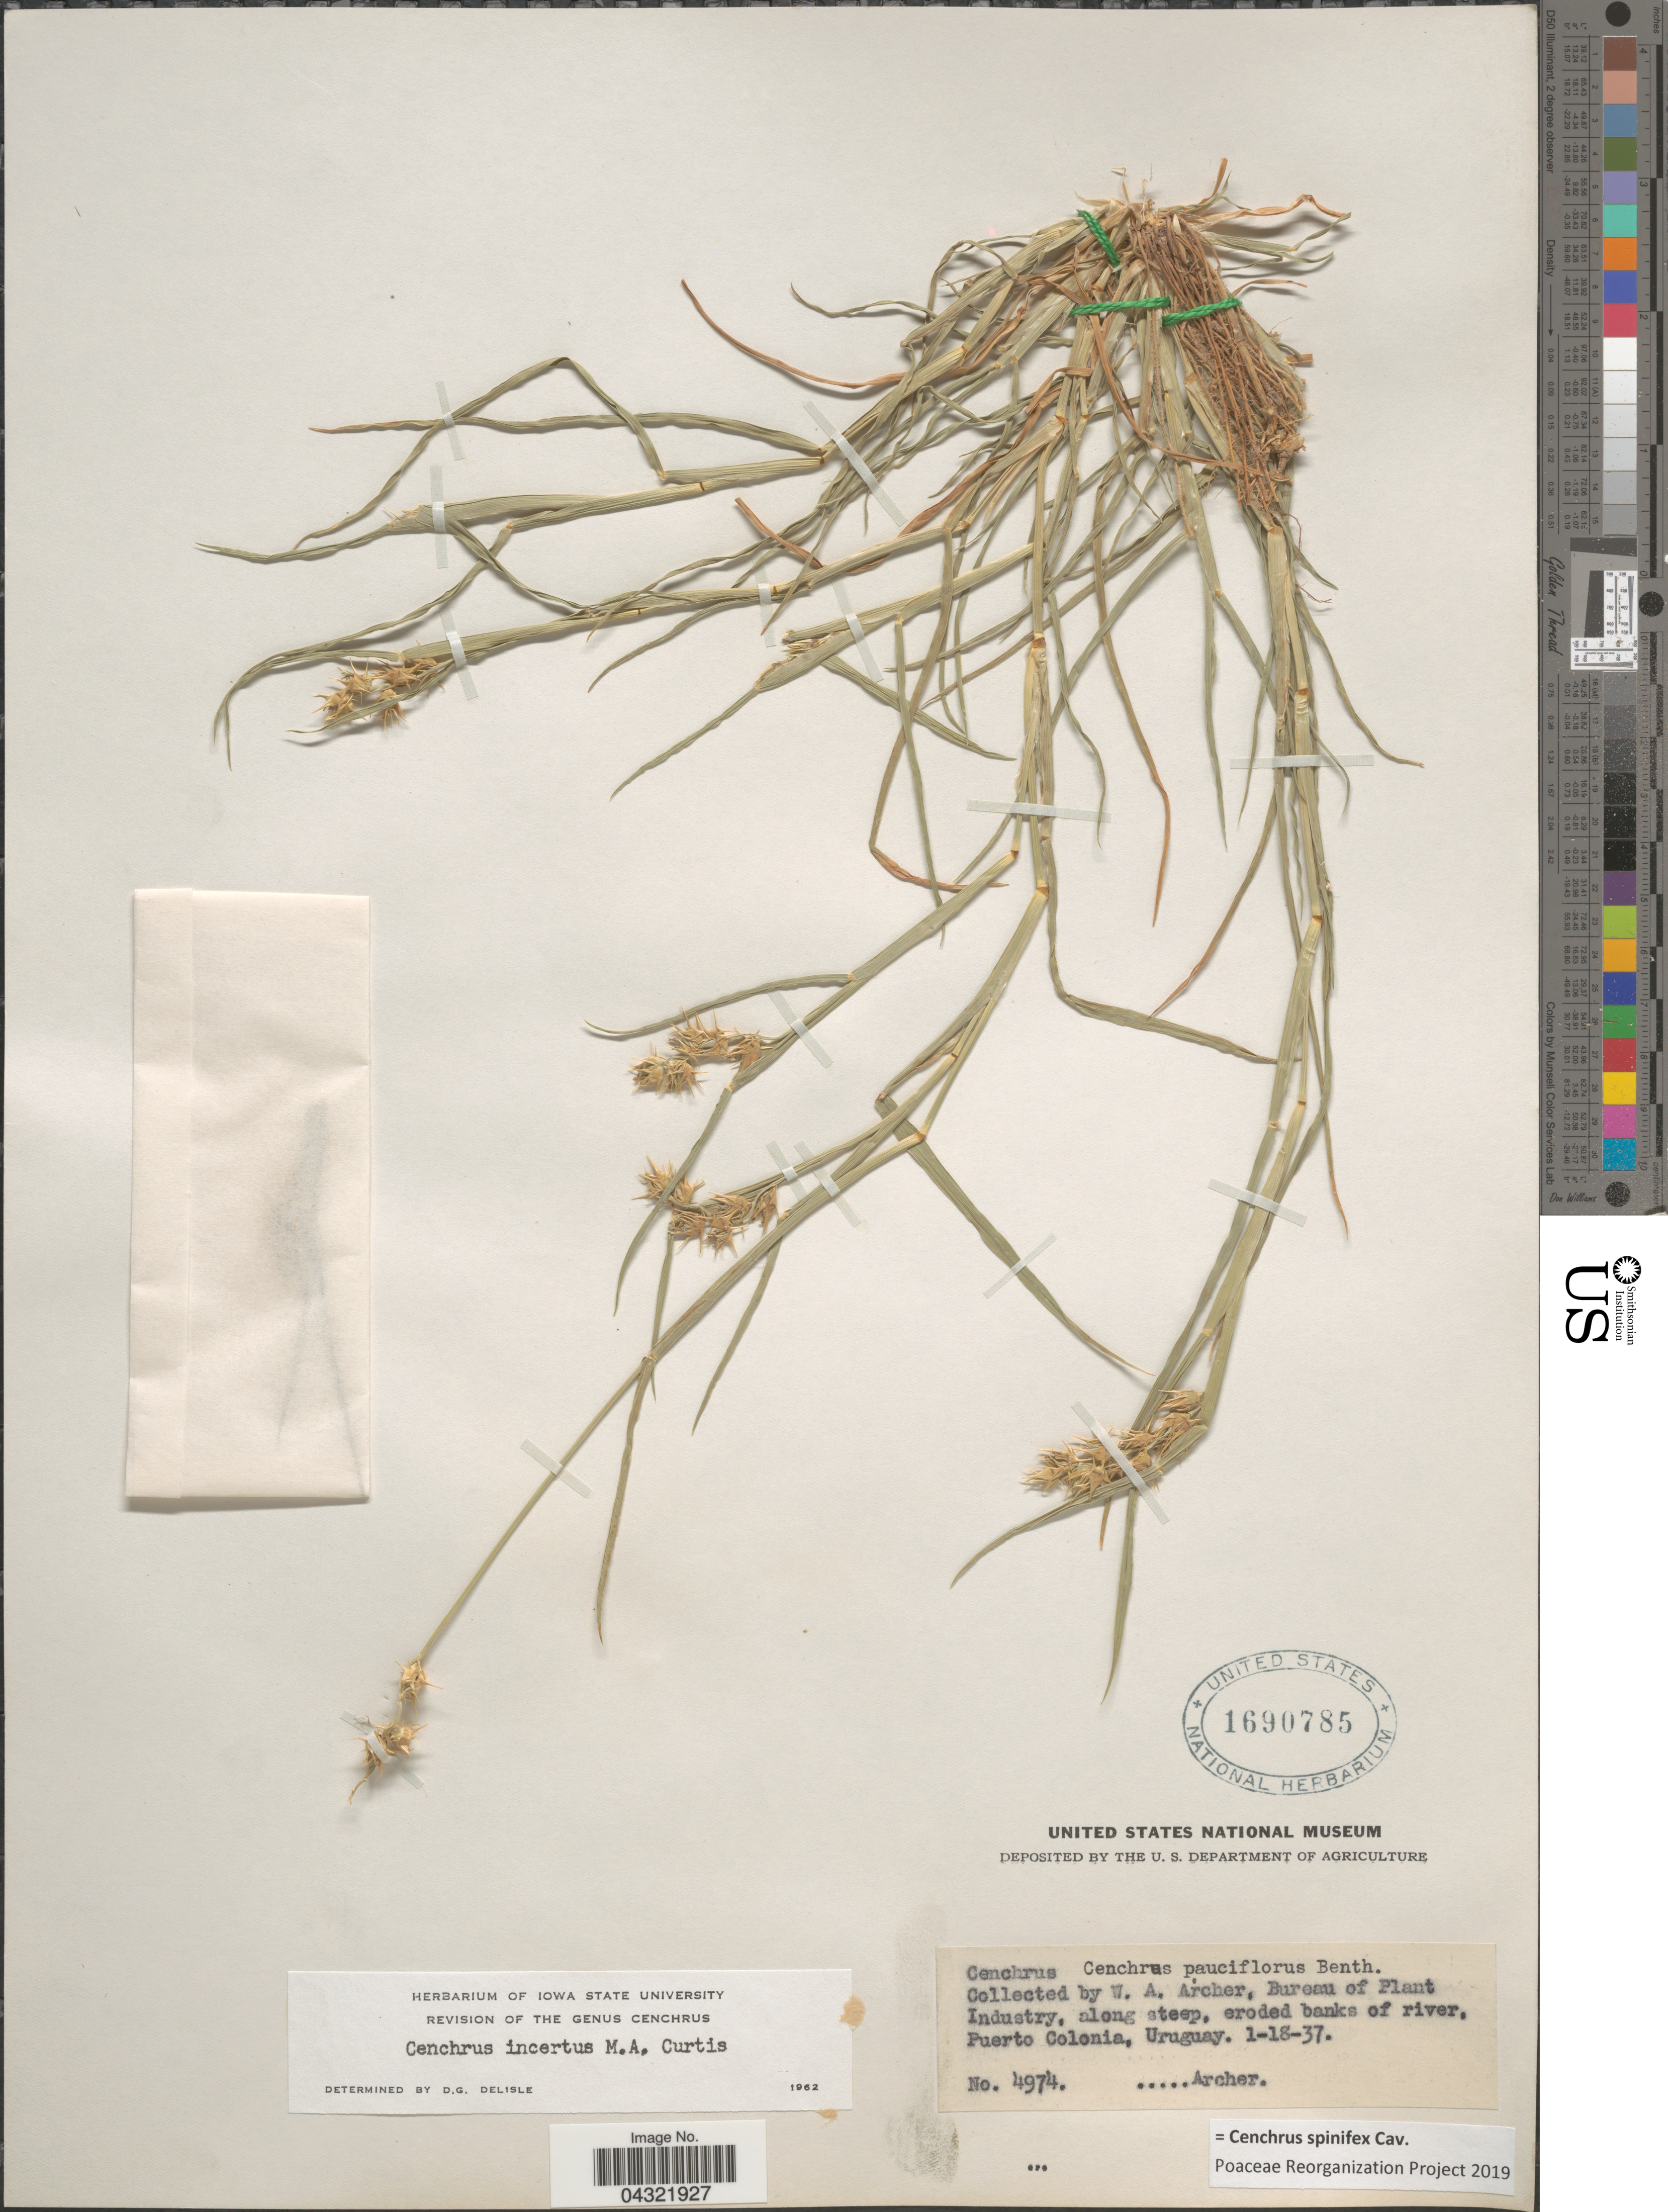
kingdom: Plantae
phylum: Tracheophyta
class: Liliopsida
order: Poales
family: Poaceae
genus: Cenchrus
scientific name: Cenchrus spinifex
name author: Cav.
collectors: W. Archer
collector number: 4974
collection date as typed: Transcribed d/m/y: 18/1/37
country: Uruguay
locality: Bureau of Plant Industry, along steep, eroded banks of river, Puerto Colonia.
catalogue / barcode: US 1690785